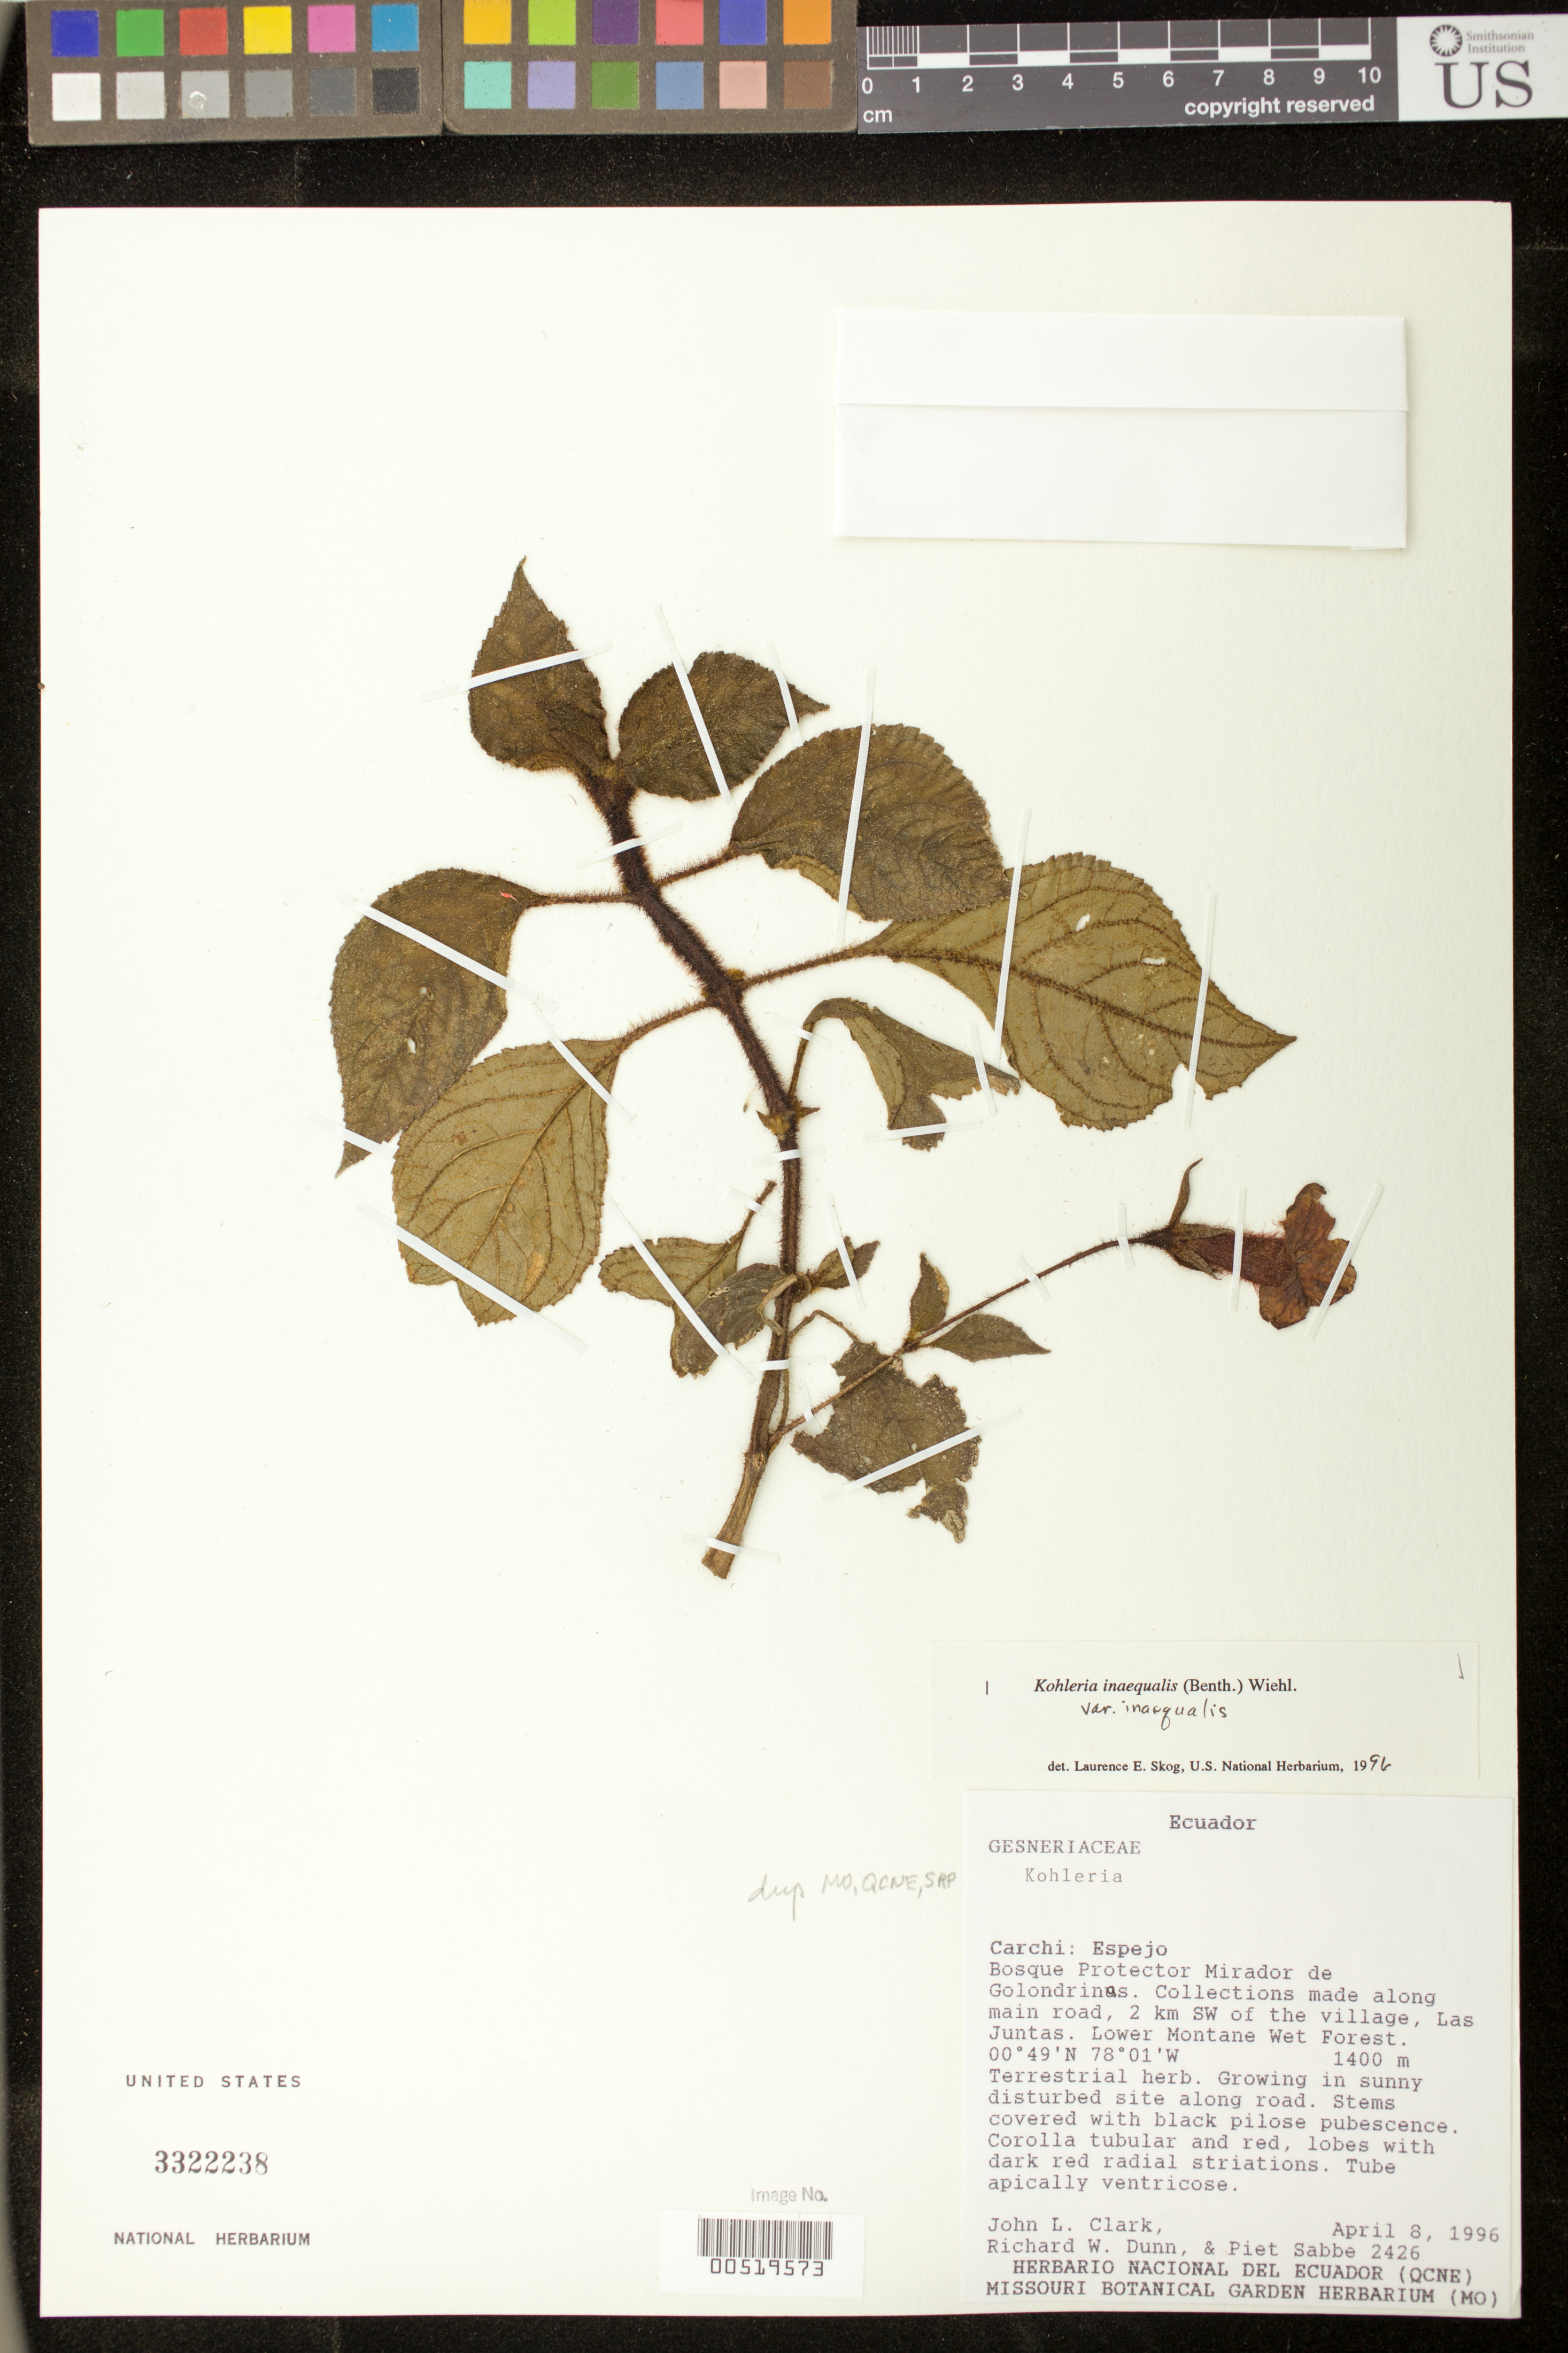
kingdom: Plantae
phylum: Tracheophyta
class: Magnoliopsida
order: Lamiales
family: Gesneriaceae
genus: Kohleria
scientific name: Kohleria inaequalis var. inaequalis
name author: (Benth.) Wiehler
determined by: Skog, Laurence E.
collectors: J. L. Clark, R. Dunn & P. Sabbe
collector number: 2426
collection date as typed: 08 Apr 1996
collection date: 1996-04-08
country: Ecuador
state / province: Carchi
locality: Espejo; Bosque Protector Mirador de Golondrinas; along main road, 2 km SW of the village, Las Juntas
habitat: Lower montane wet forest; growing in sunny disturbed site along road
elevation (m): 1400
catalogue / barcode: US 3322238